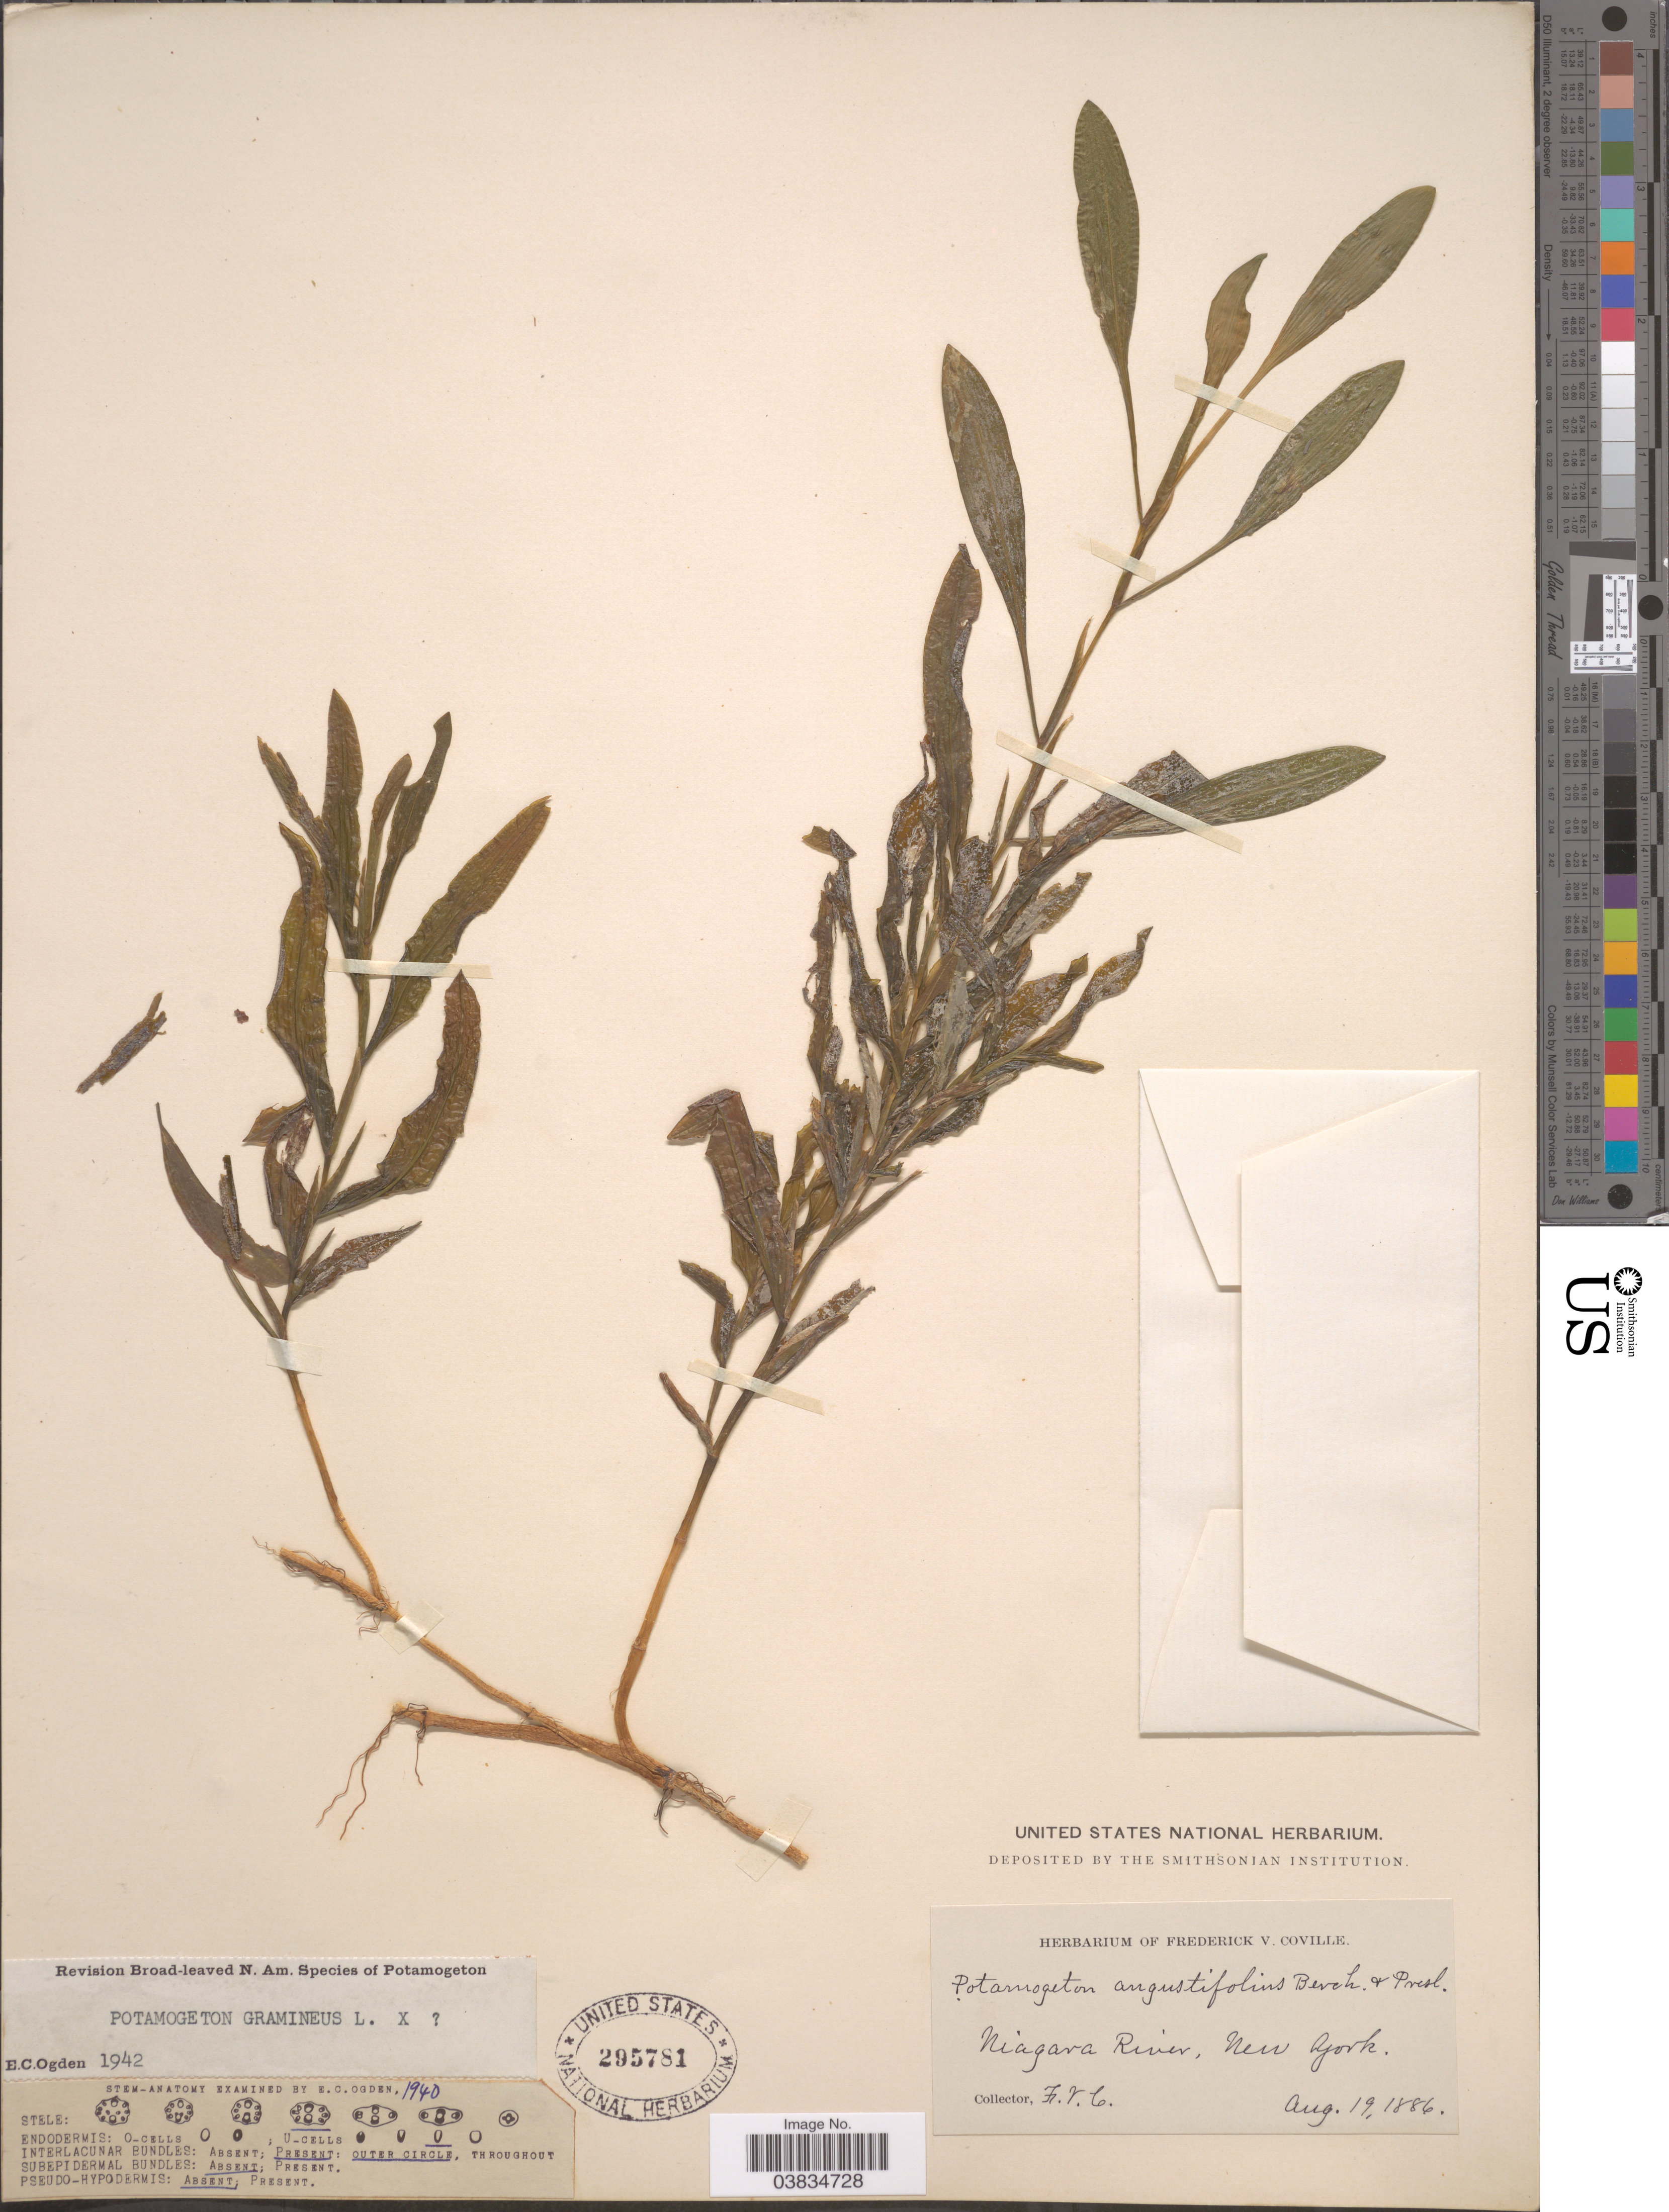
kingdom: Plantae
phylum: Tracheophyta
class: Liliopsida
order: Alismatales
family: Potamogetonaceae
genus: Potamogeton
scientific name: Potamogeton gramineus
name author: L.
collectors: F. V. Coville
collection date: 1886-08-19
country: United States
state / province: New York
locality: Niagara River.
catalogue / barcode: US 295781